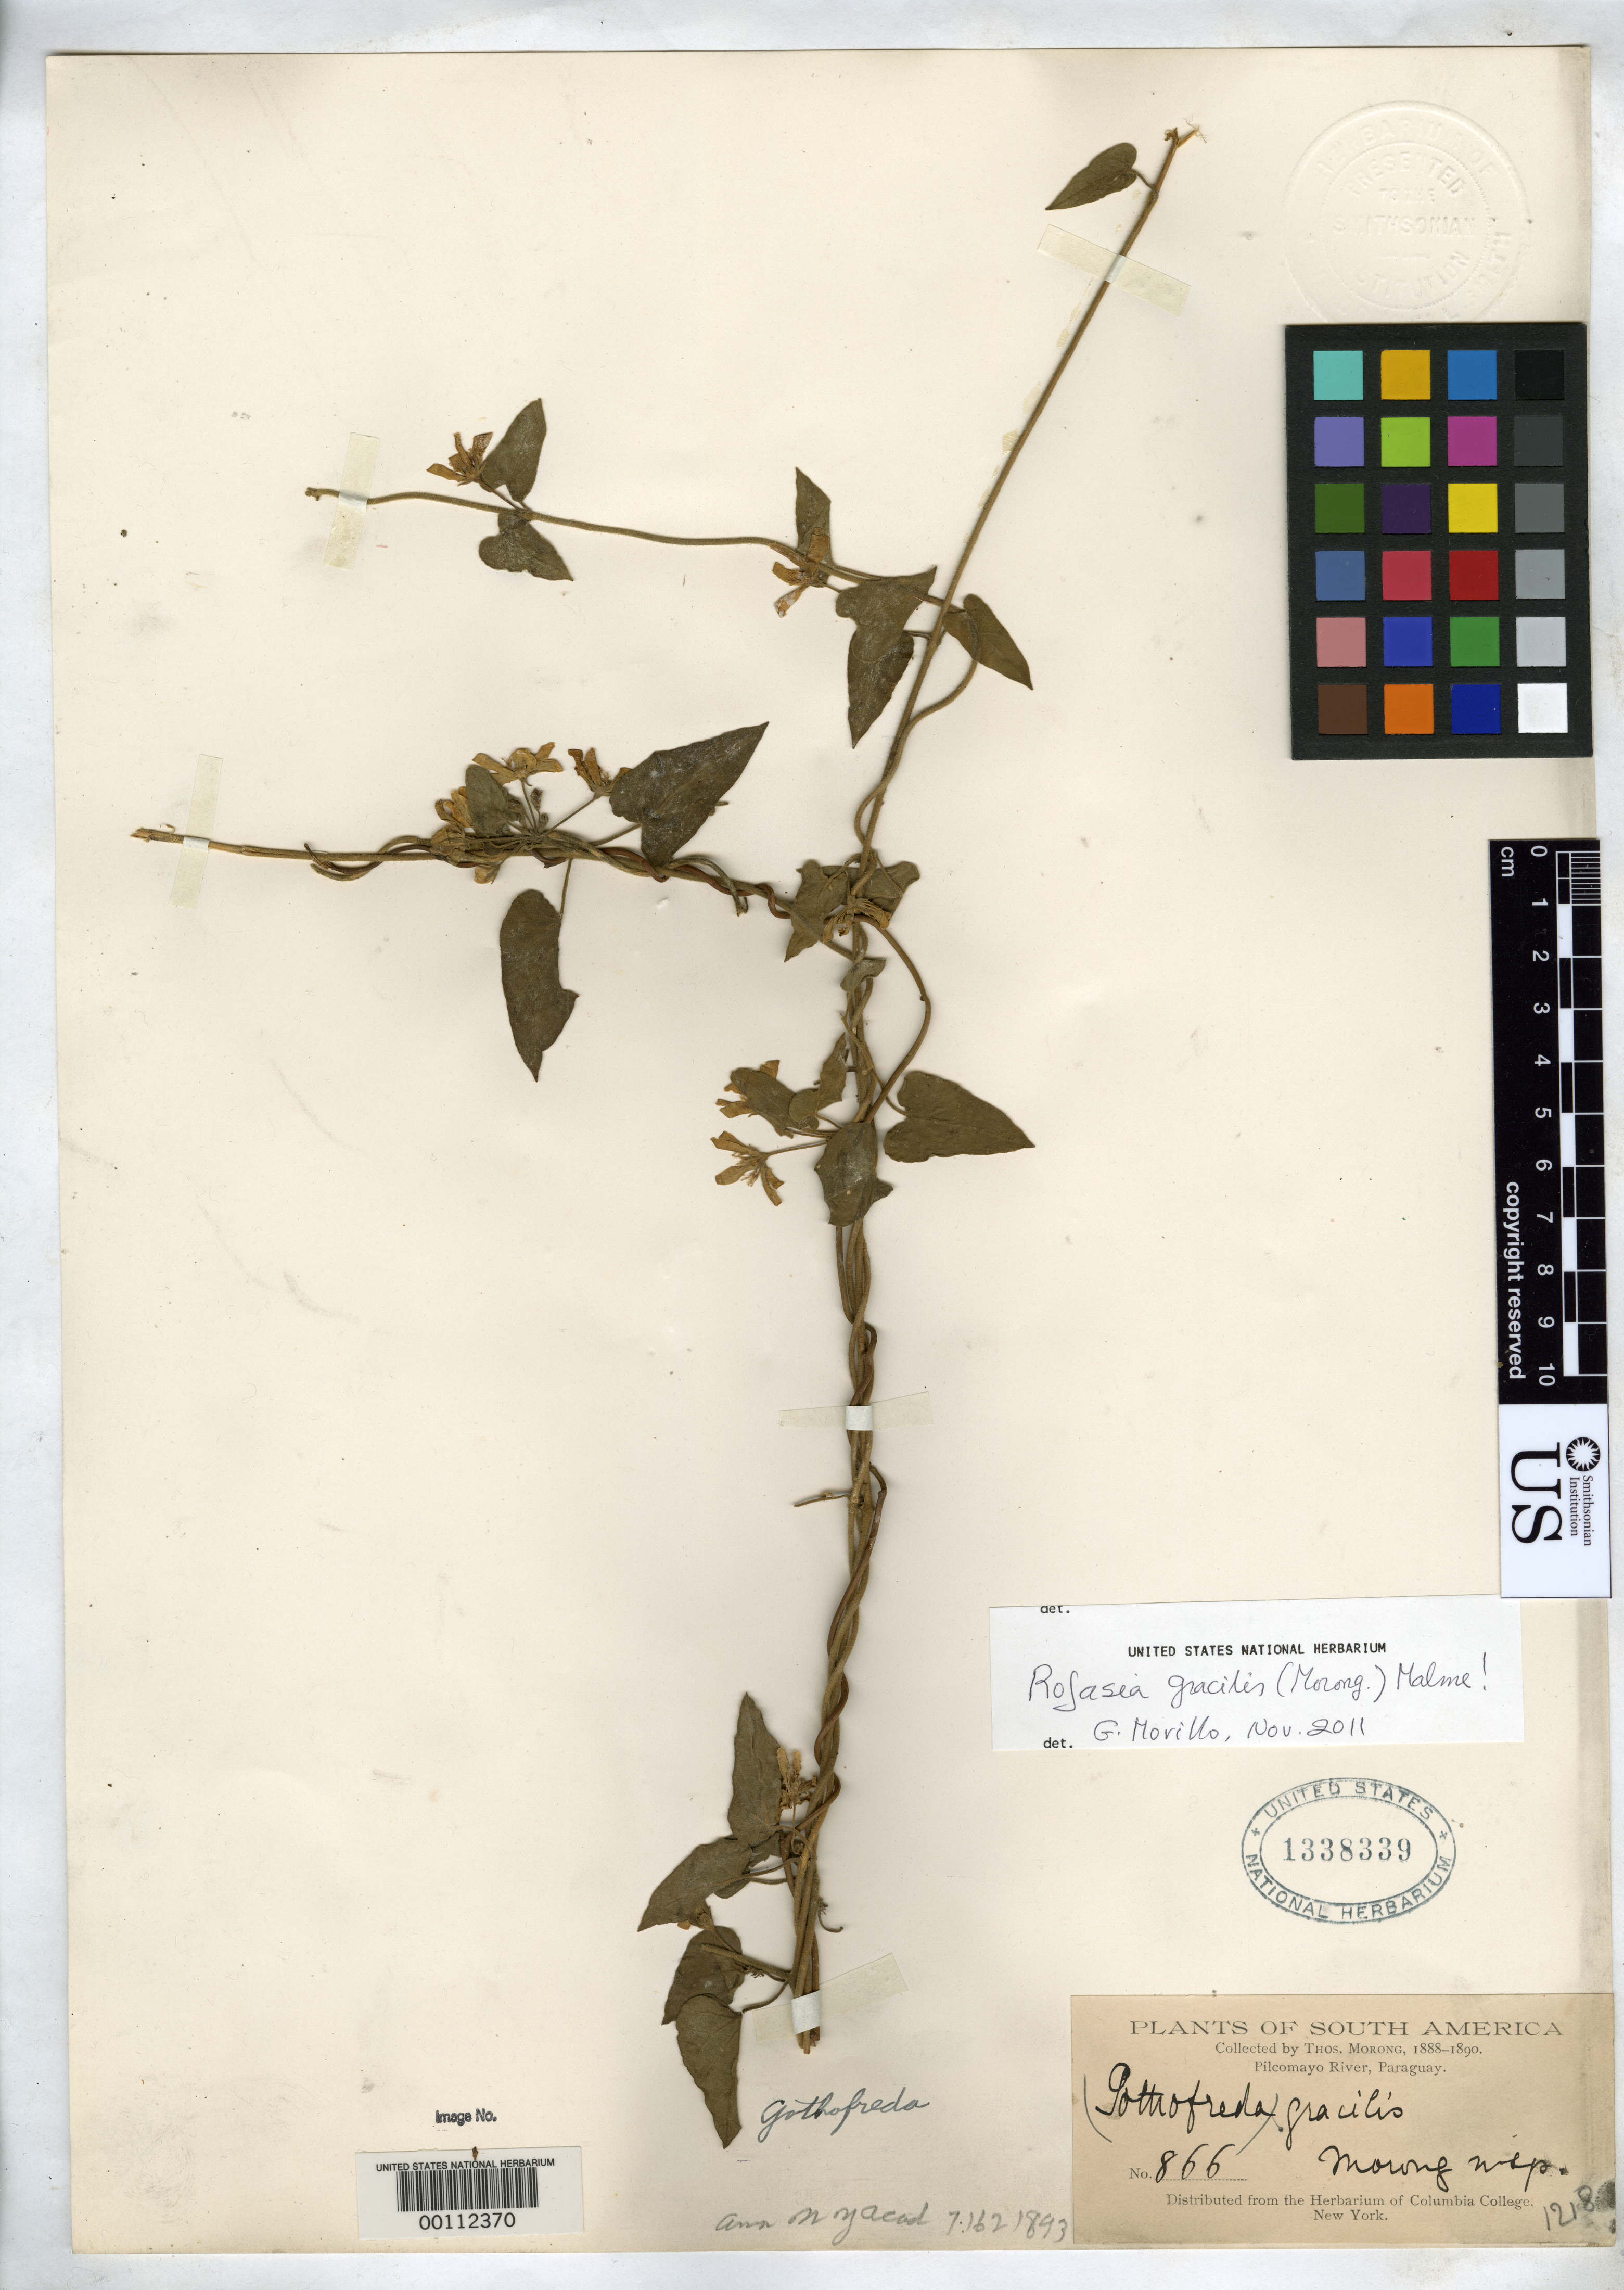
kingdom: Plantae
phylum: Tracheophyta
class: Magnoliopsida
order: Gentianales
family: Apocynaceae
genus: Gothofreda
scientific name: Gothofreda gracilis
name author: Morong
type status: Isotype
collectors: T. Morong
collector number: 866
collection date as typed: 1888 to -- --- 1890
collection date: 1888/1890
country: Paraguay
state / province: Boquerón / Presidente Hayes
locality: Pilcomayo River.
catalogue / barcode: US 1338339